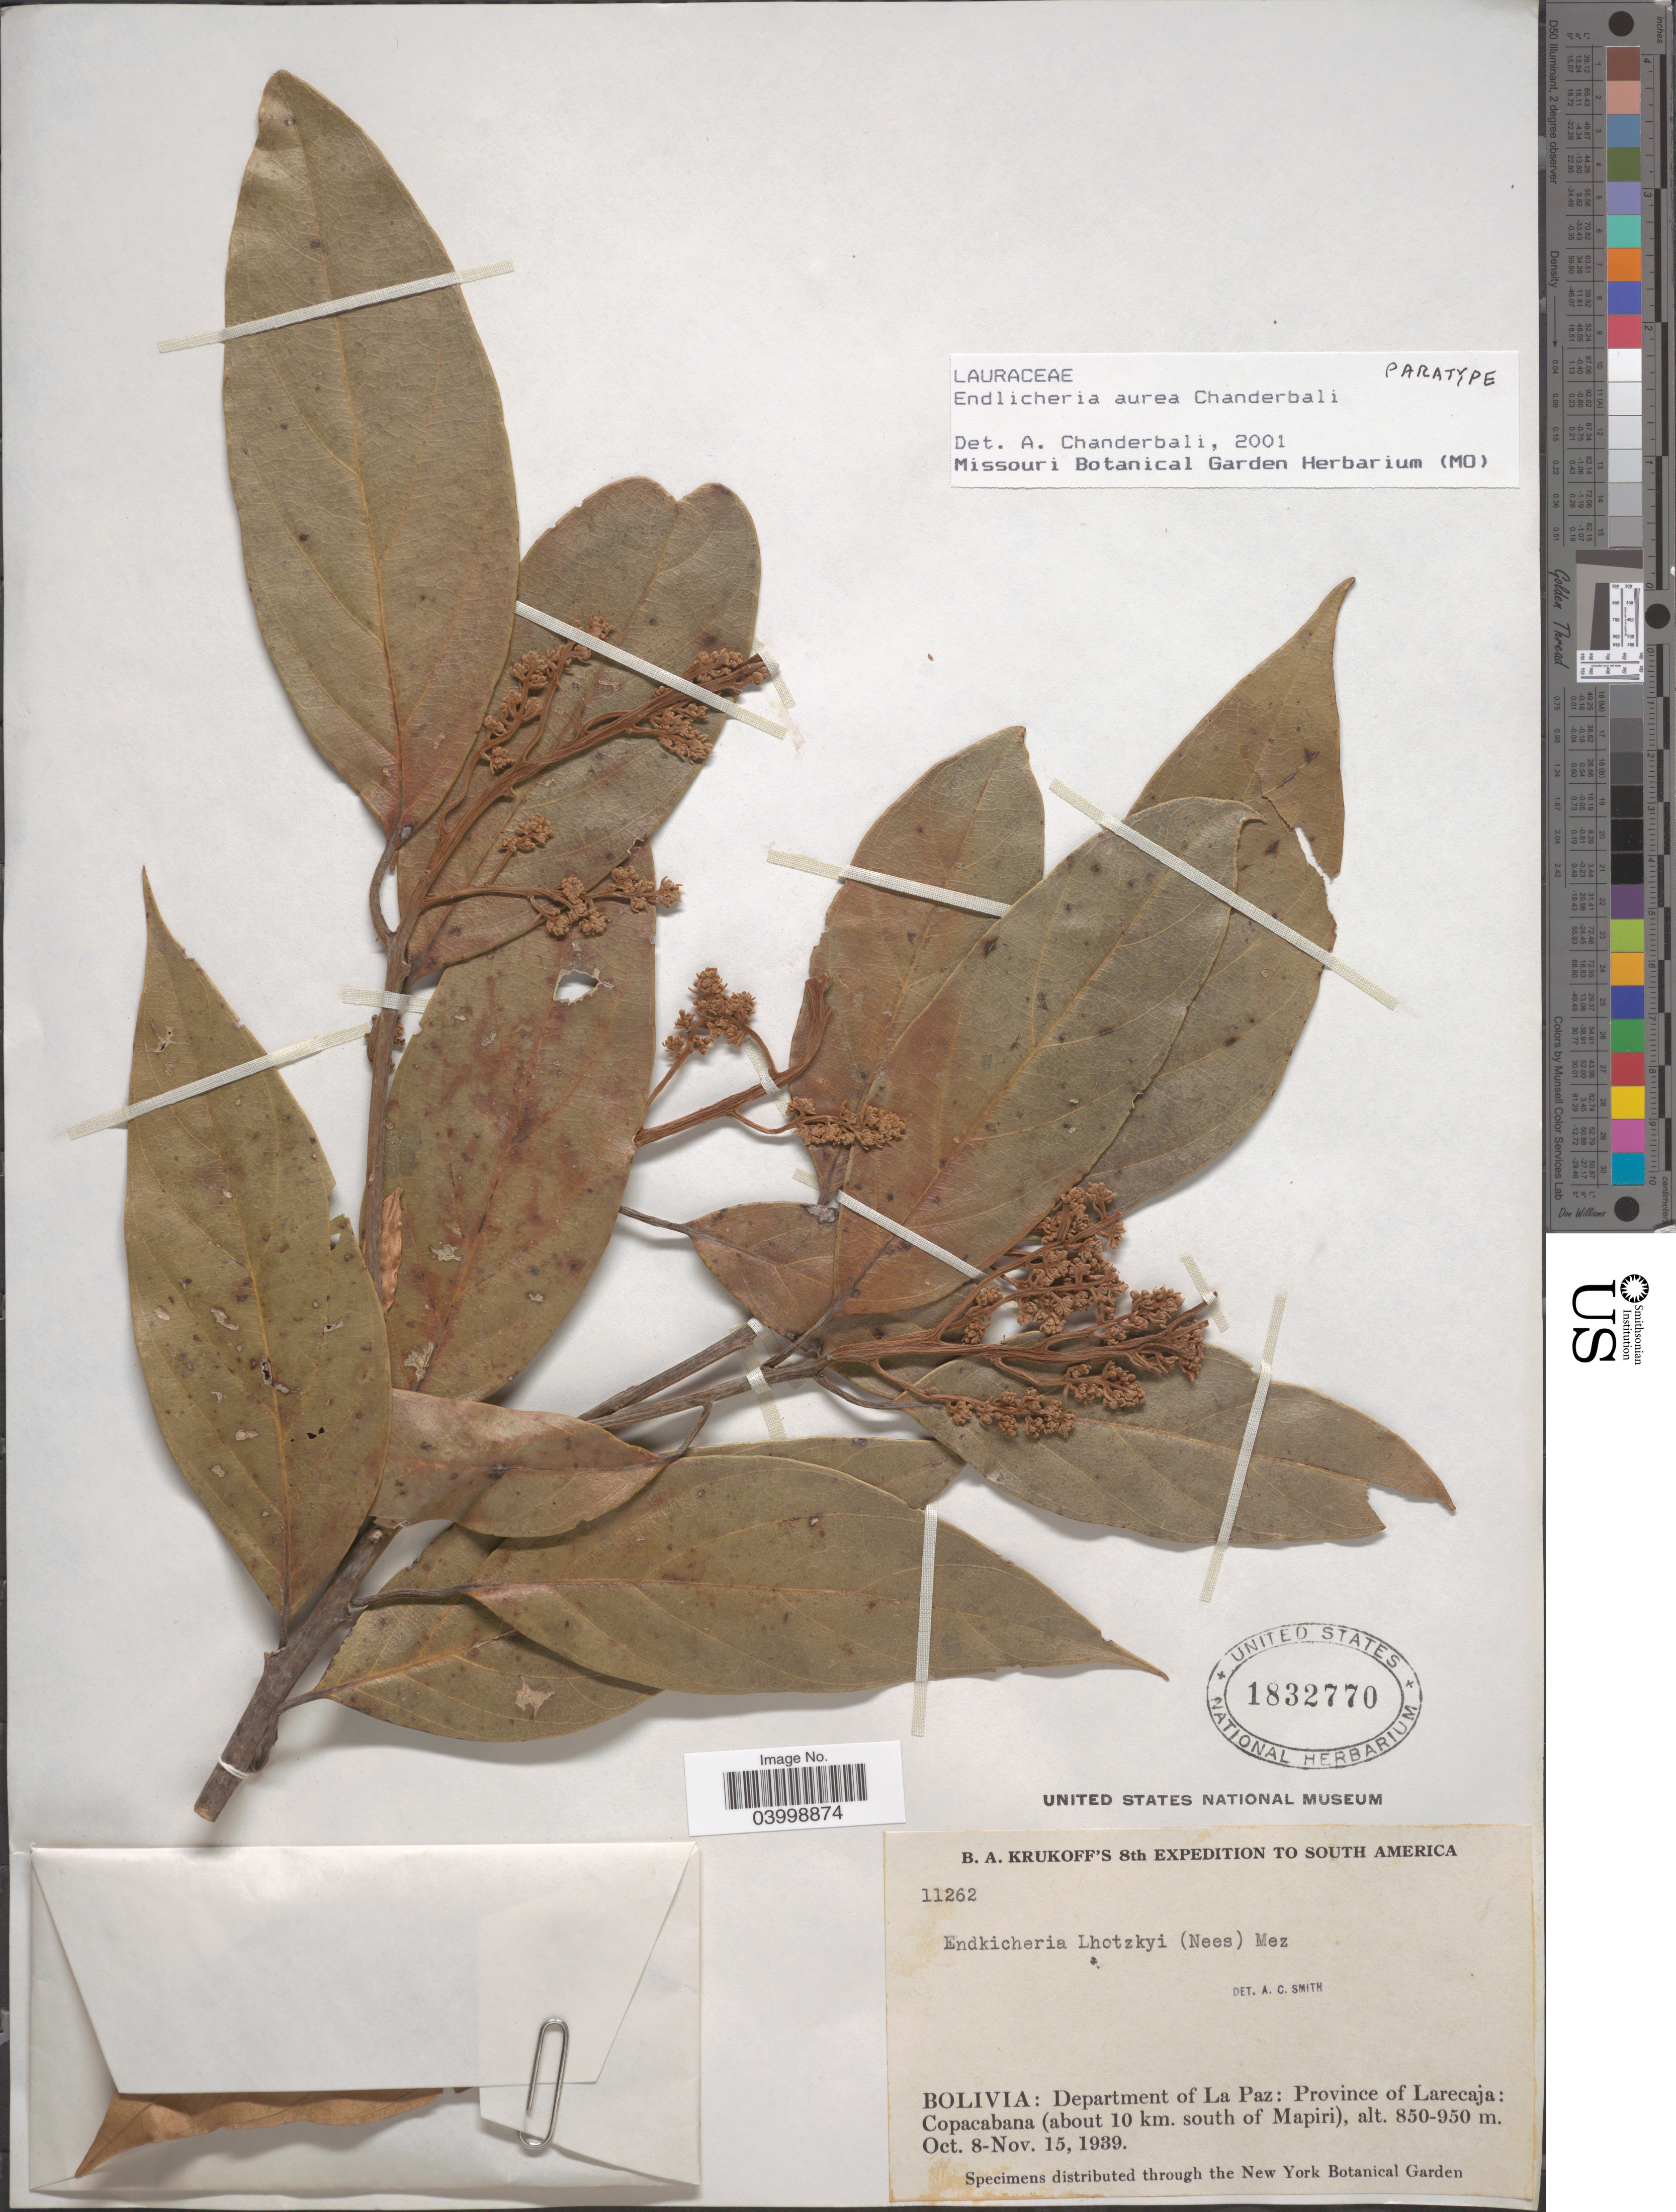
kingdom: Plantae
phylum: Tracheophyta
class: Magnoliopsida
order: Laurales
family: Lauraceae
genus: Endlicheria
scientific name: Endlicheria aurea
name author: Chanderb.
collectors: B. A. Krukoff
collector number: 11262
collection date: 1939-10-08/1939-11-15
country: Bolivia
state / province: La Paz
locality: Department of La Paz: Province of Larecaja: Copacaban (about 10 km. south of Mapiri).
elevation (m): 850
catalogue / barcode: US 1832770